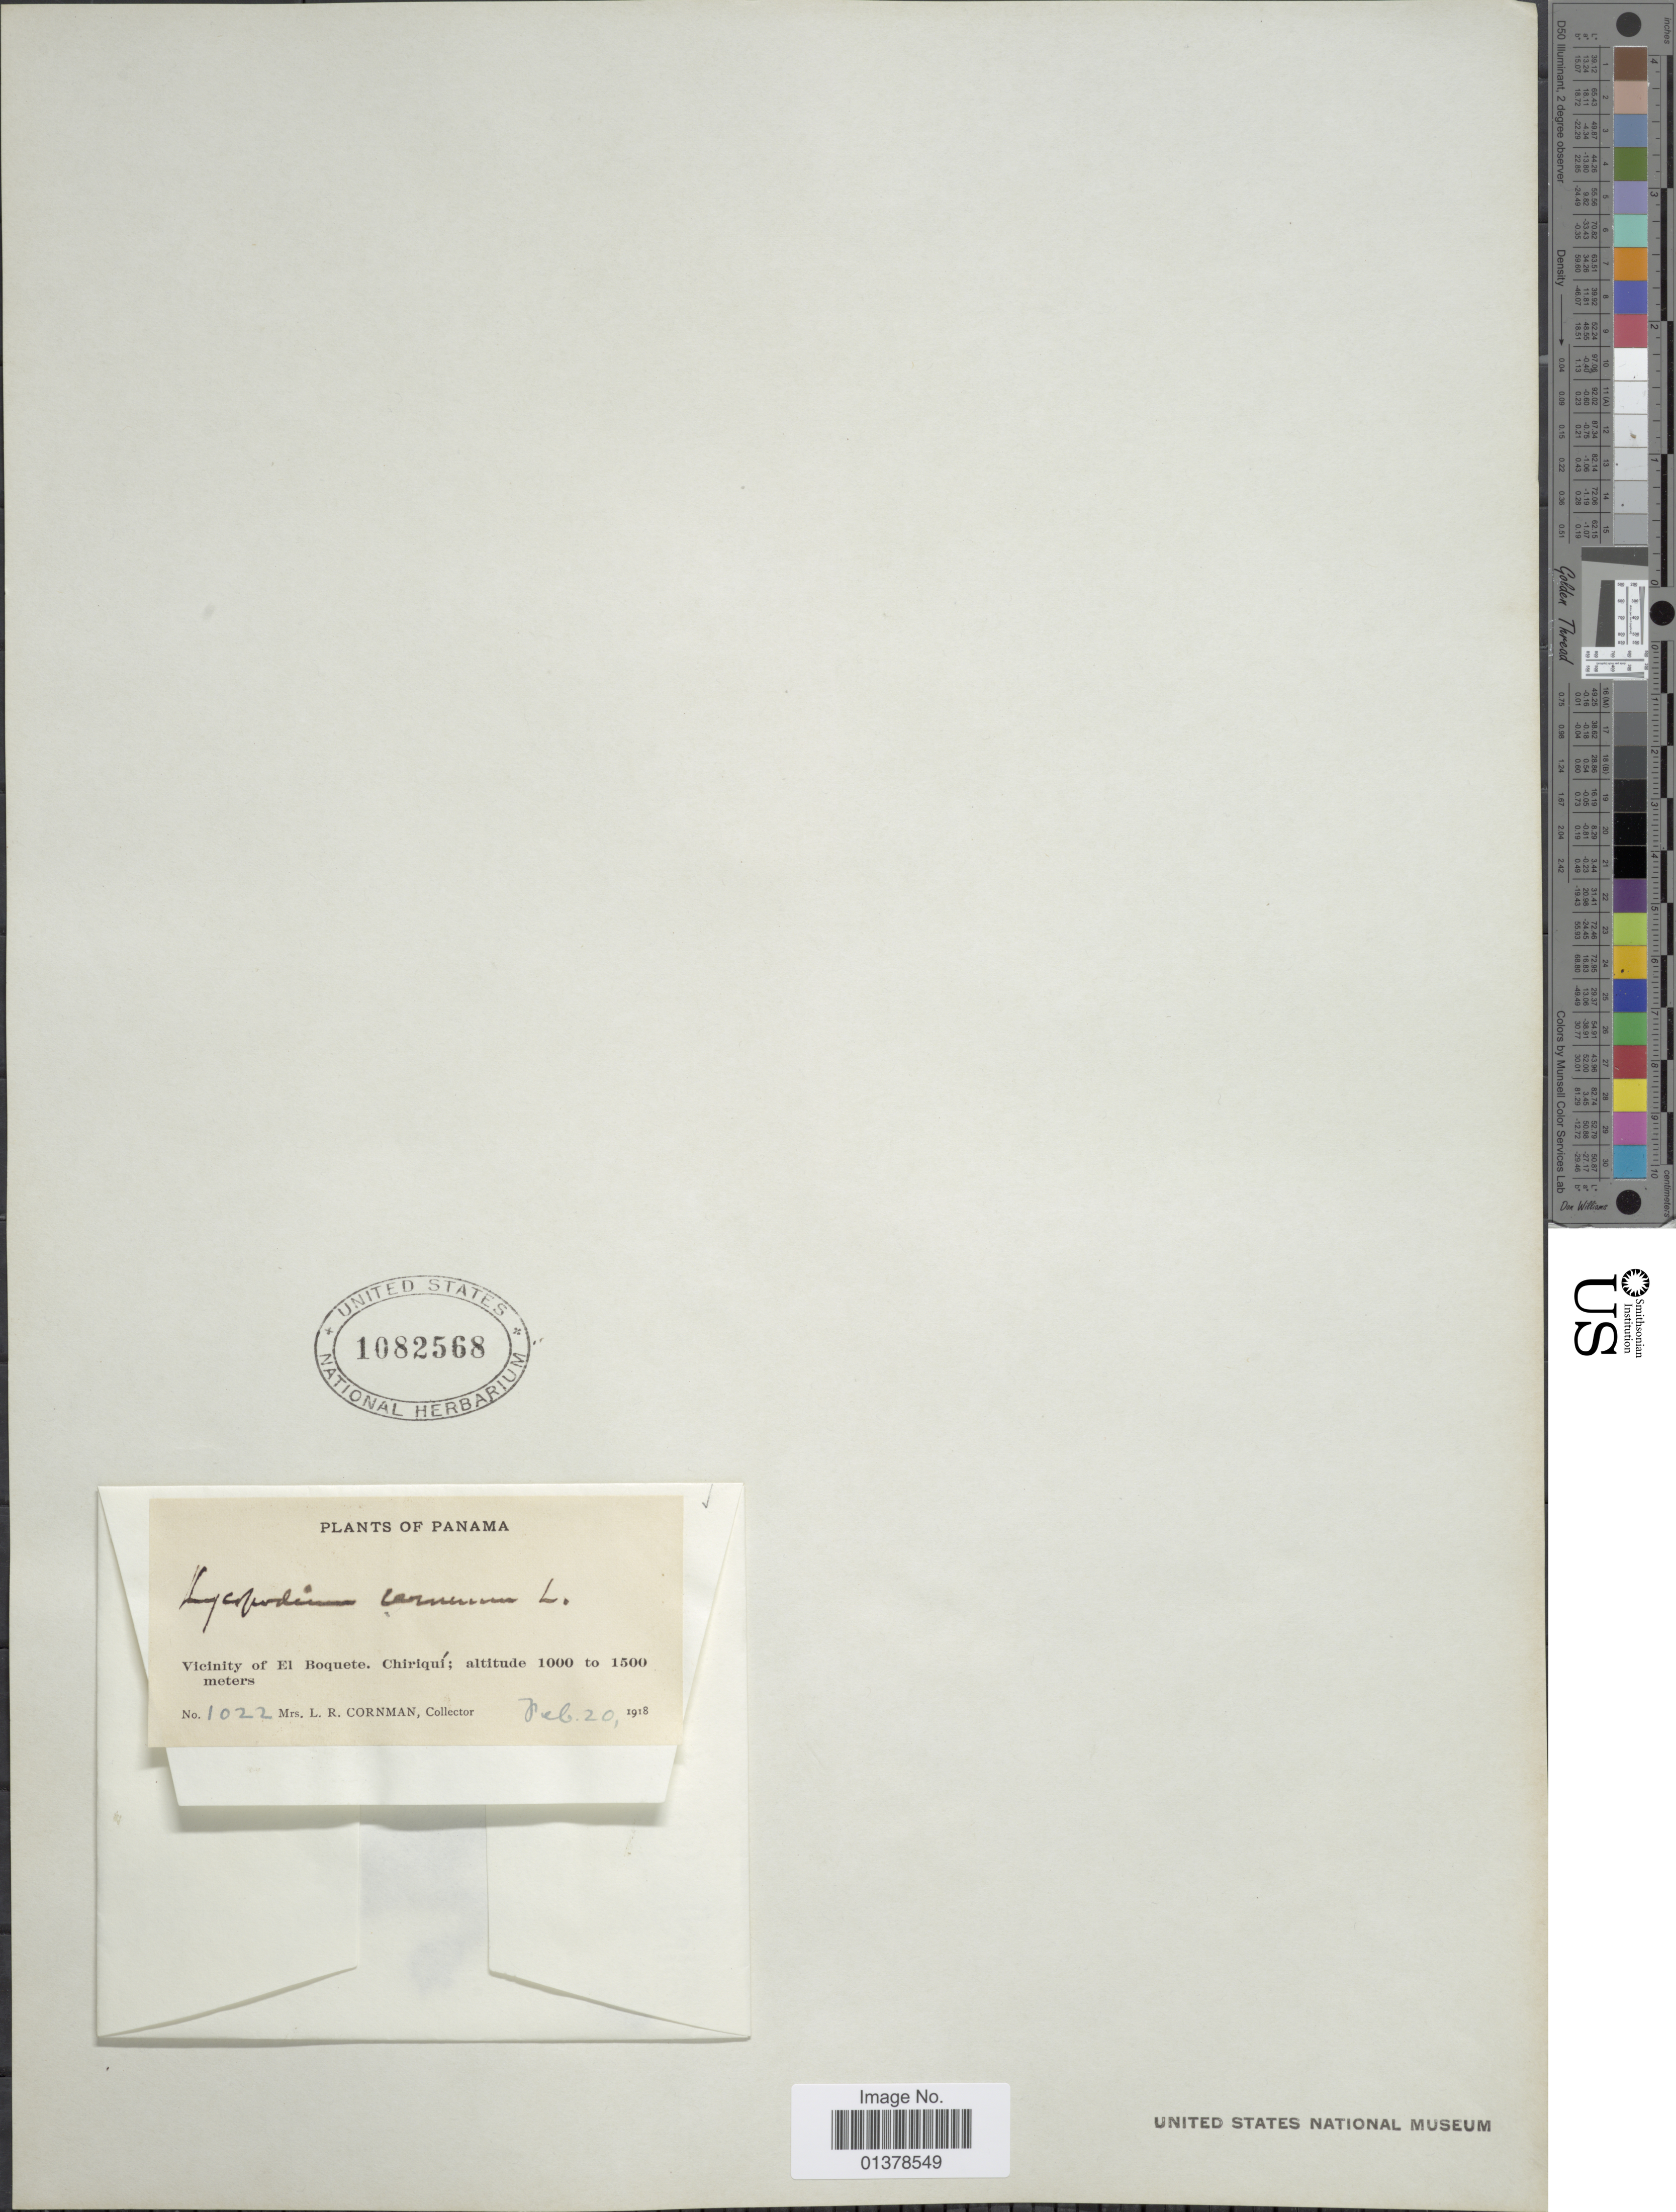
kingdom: Plantae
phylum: Tracheophyta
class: Lycopodiopsida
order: Lycopodiales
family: Lycopodiaceae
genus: Palhinhaea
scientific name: Palhinhaea cernua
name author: (L.) Vasc. & Franco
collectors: L. Cornman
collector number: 1022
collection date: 1918-02-20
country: Panama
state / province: Chiriqui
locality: Vicinity of El Boquete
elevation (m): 1000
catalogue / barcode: US 1082568